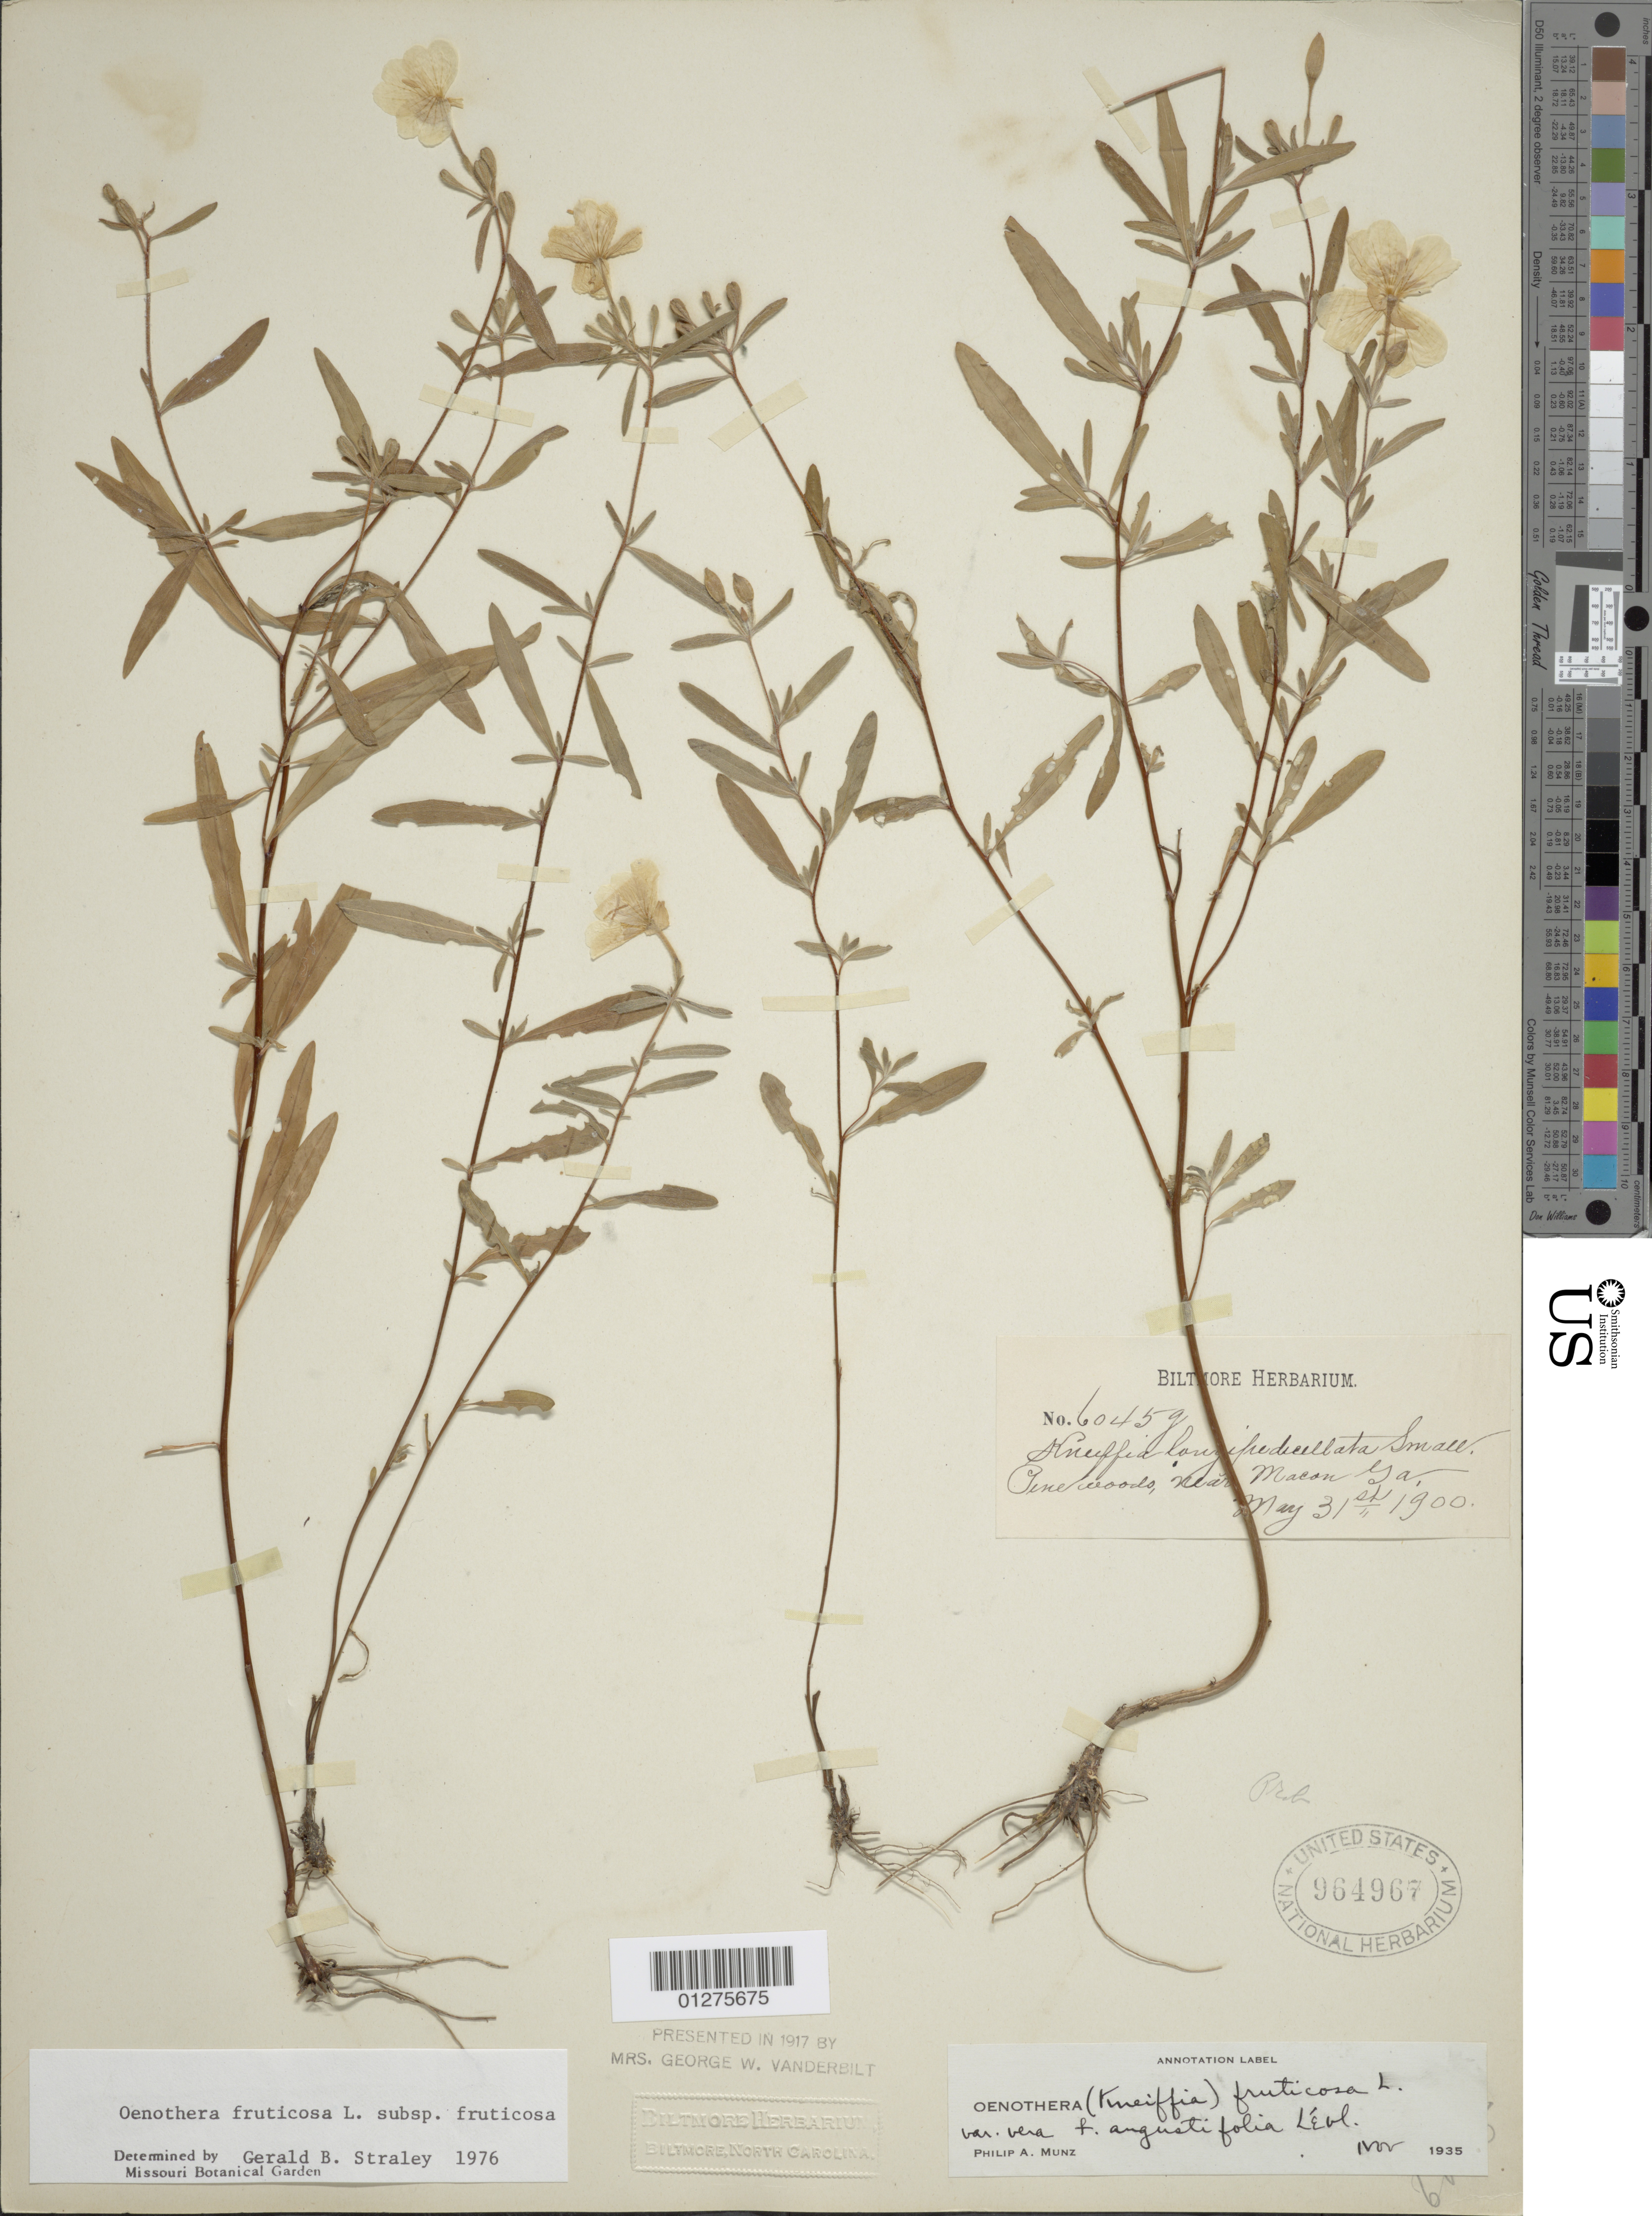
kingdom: Plantae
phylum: Tracheophyta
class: Magnoliopsida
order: Myrtales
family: Onagraceae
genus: Oenothera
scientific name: Oenothera fruticosa subsp. fruticosa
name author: L.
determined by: Straley, G. B.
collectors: ex herb. Biltmore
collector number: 6045g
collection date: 1900-05-31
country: United States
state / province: Georgia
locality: Near Macon.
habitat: Pinewoods.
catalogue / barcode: US 964967